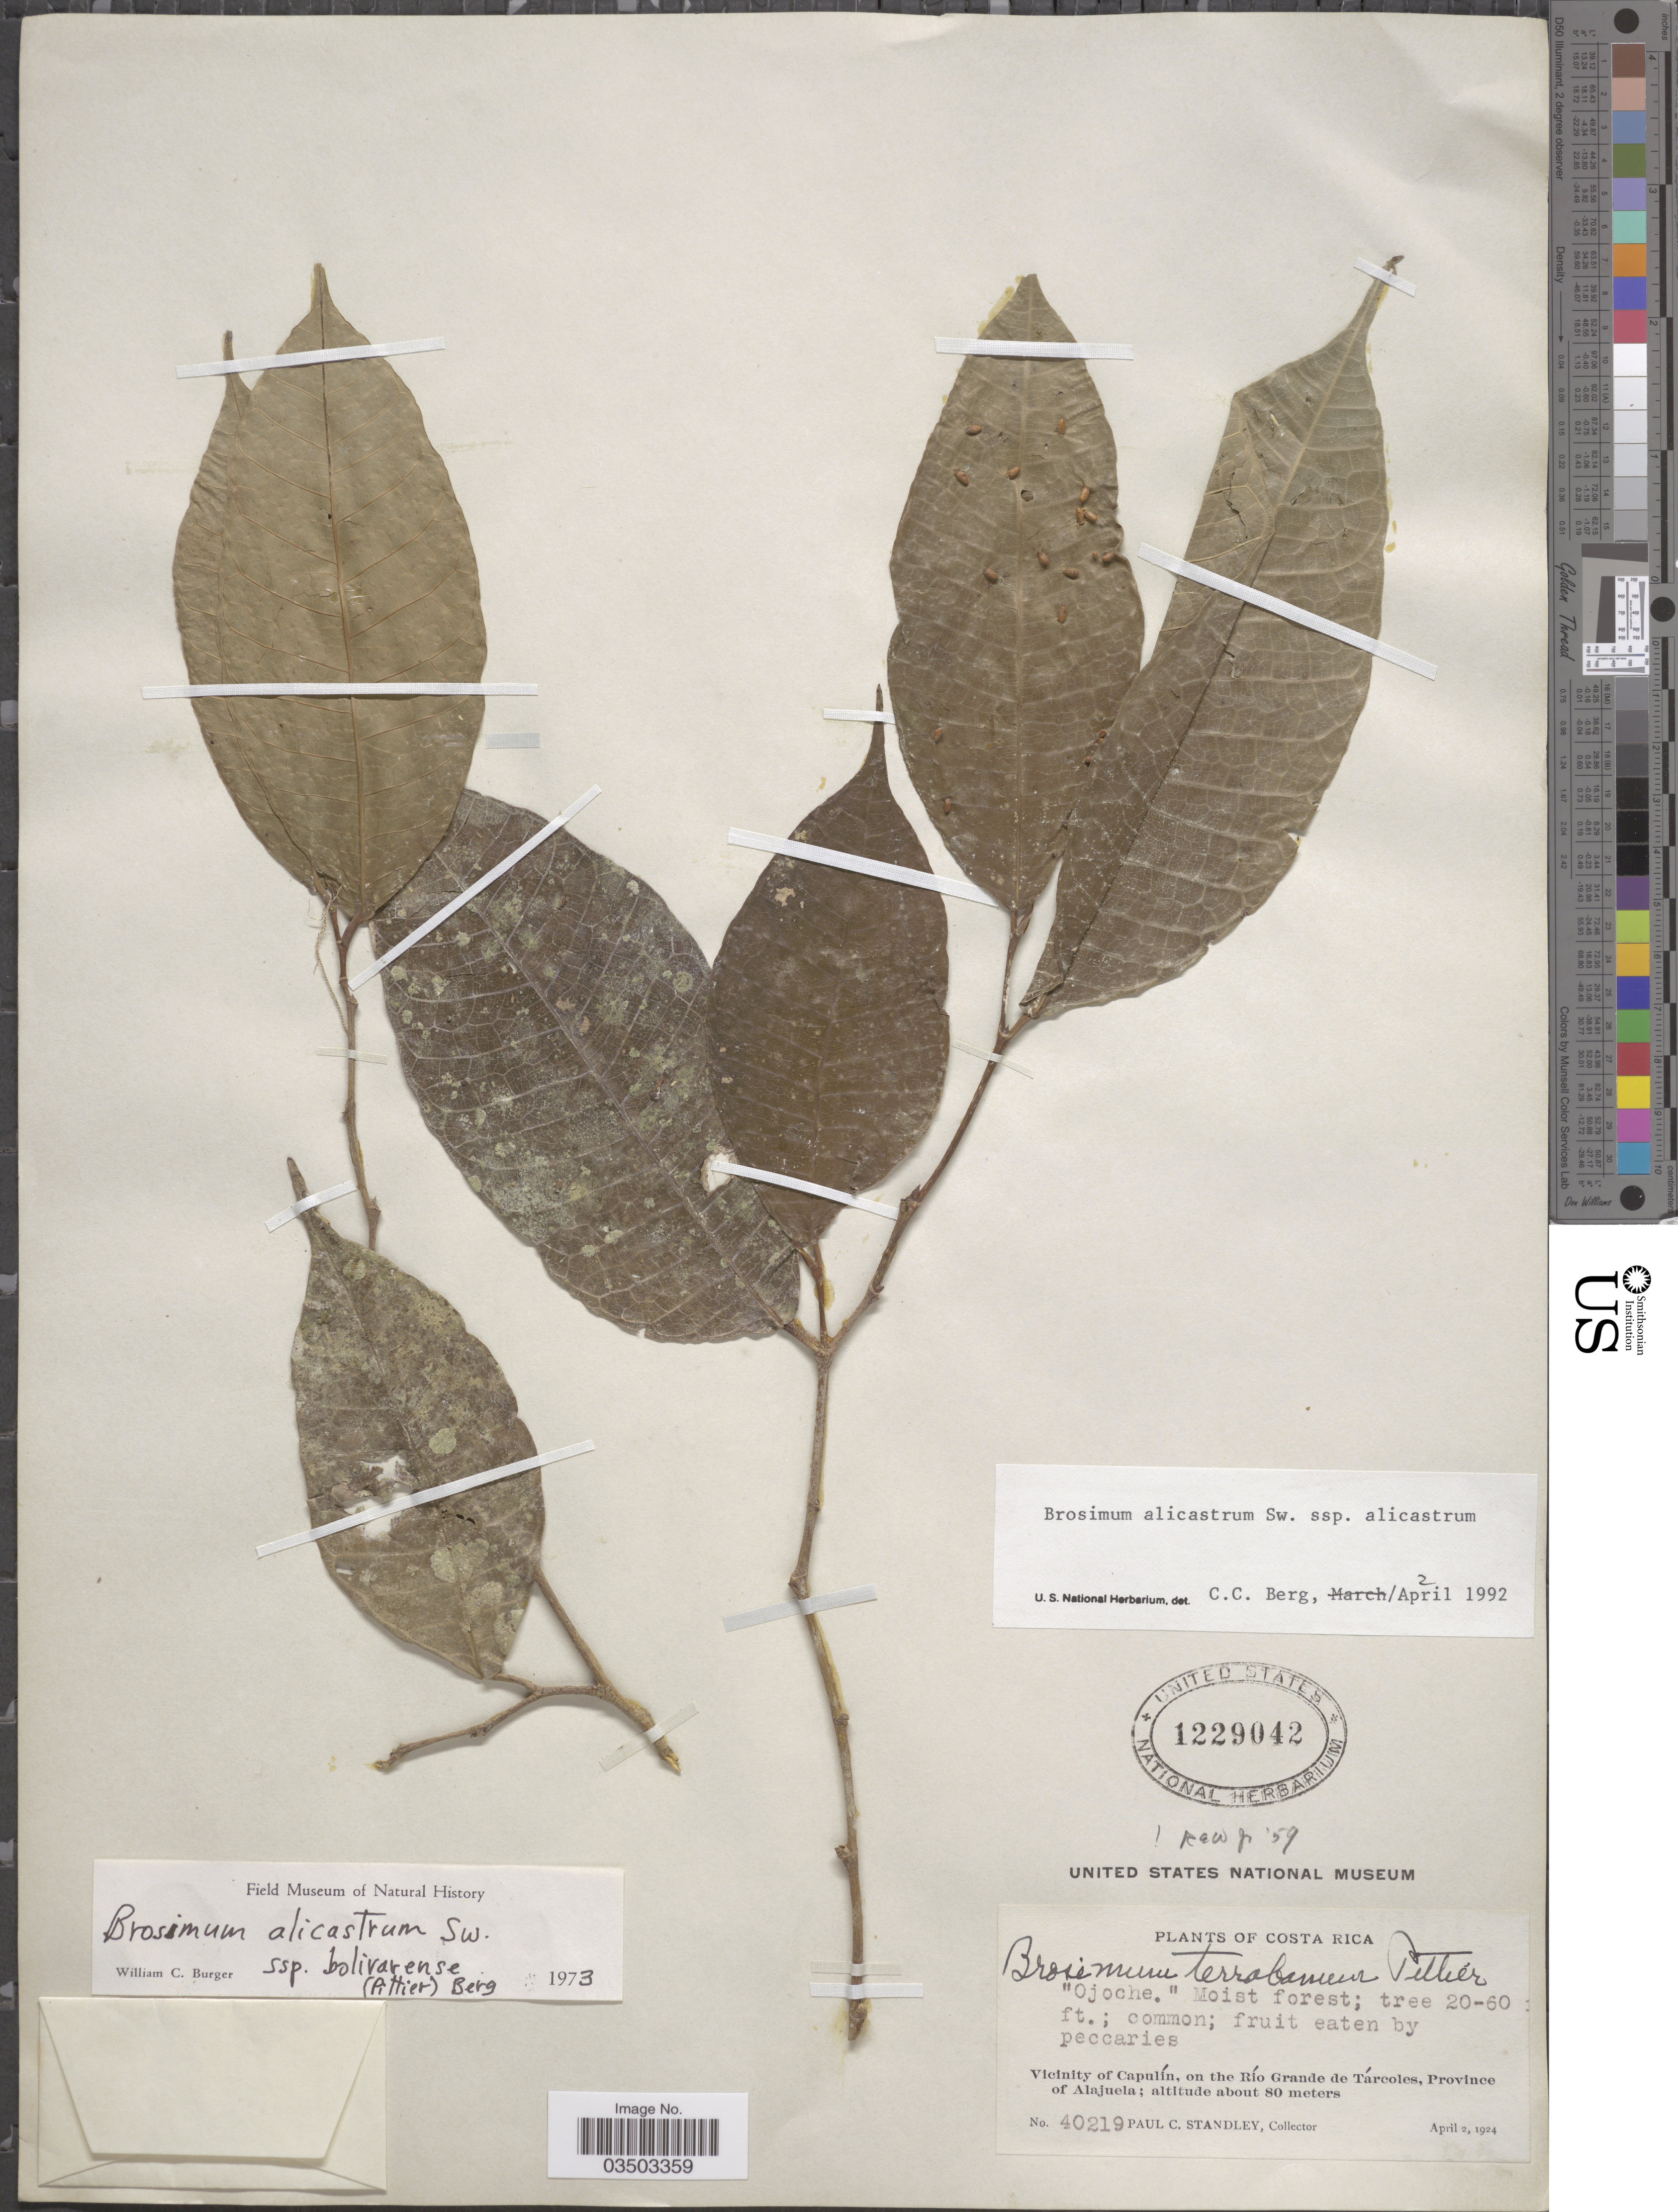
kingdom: Plantae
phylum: Tracheophyta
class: Magnoliopsida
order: Rosales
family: Moraceae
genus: Brosimum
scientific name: Brosimum alicastrum subsp. alicastrum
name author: Sw.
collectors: P. C. Standley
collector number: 40219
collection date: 1924-04-02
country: Costa Rica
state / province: Alajuela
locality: Vicinity of Capulín, on the Río Grande de Tárcoles.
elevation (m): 80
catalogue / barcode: US 1229042